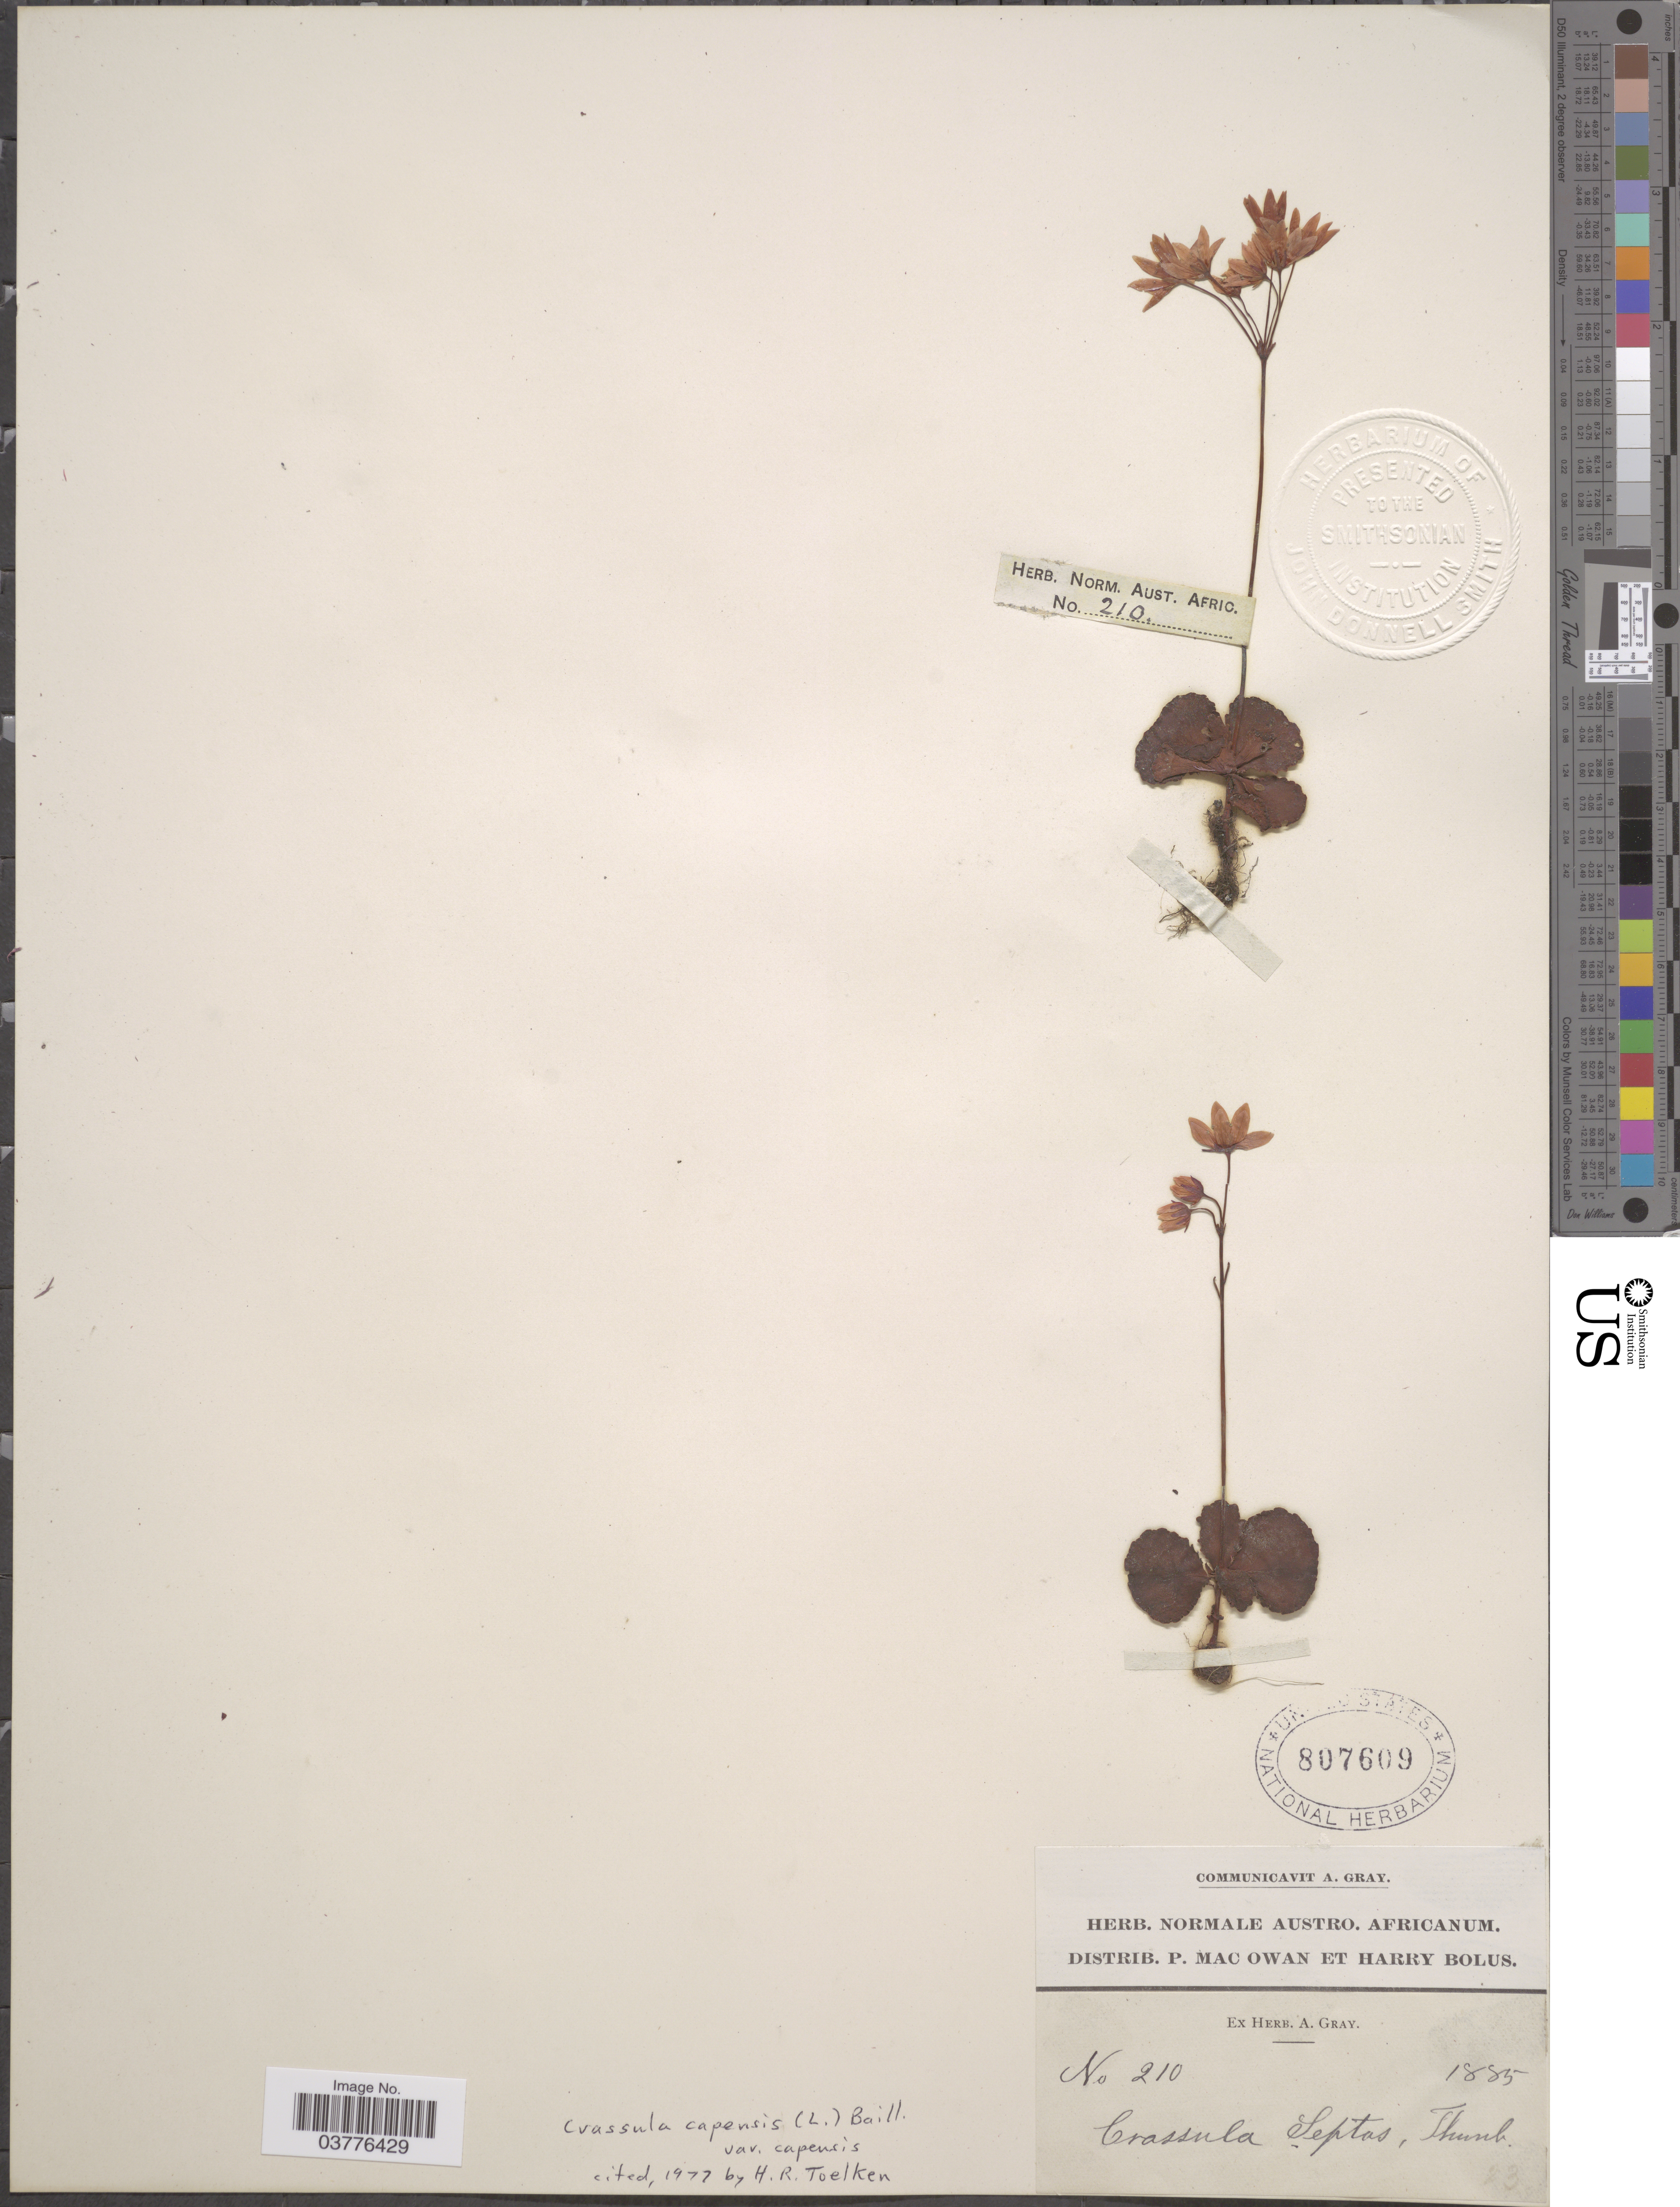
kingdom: Plantae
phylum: Tracheophyta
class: Magnoliopsida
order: Saxifragales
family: Crassulaceae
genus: Crassula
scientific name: Crassula capensis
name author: (L.) Baill.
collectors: ex Herb. A. Gray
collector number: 210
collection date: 1885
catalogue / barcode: US 807609